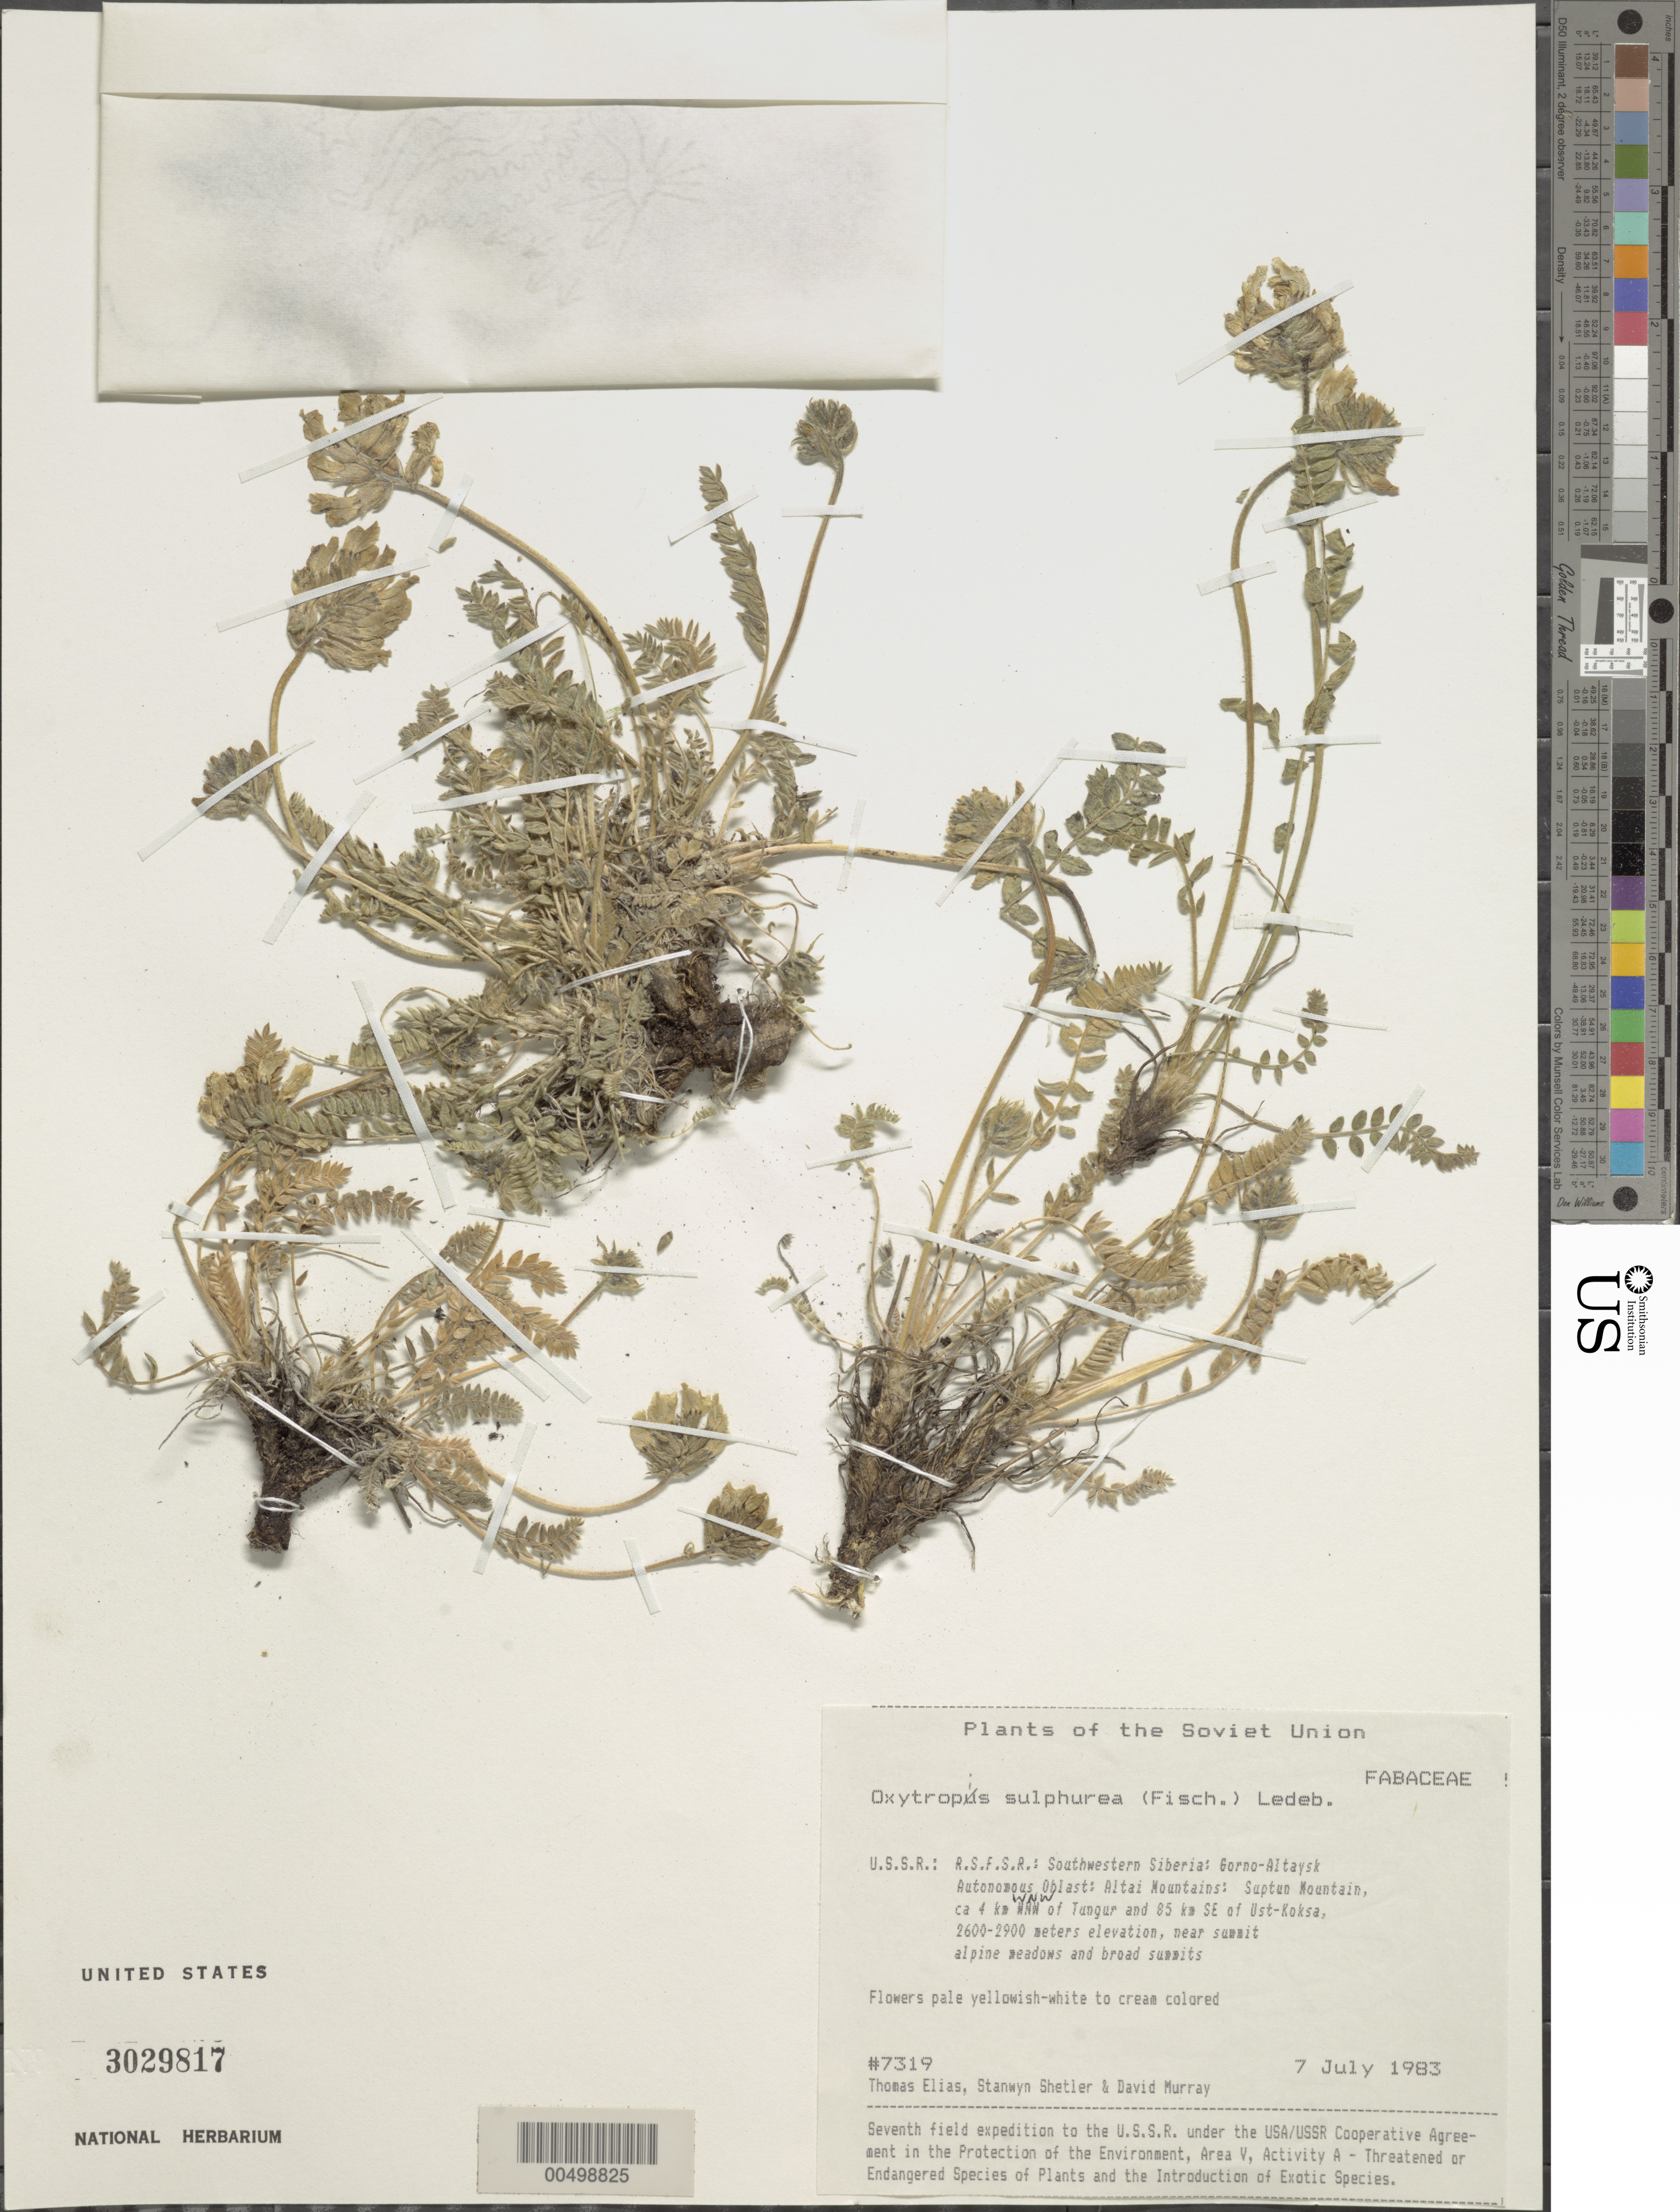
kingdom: Plantae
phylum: Tracheophyta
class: Magnoliopsida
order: Fabales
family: Fabaceae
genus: Oxytropis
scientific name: Oxytropis recognita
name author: Bunge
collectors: T. Elias, S. Shetler & D. F. Murray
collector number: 7319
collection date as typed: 07 Jul 1983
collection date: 1983-07-07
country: Russian Federation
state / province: Altai Republic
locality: Altai Mountains, Suptun Mountain, ca. 4 km WNW of Tungur and 85 km SE of Ust-Koksa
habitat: near summit; alpine meadows and broad summits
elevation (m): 2600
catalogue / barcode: US 3029817